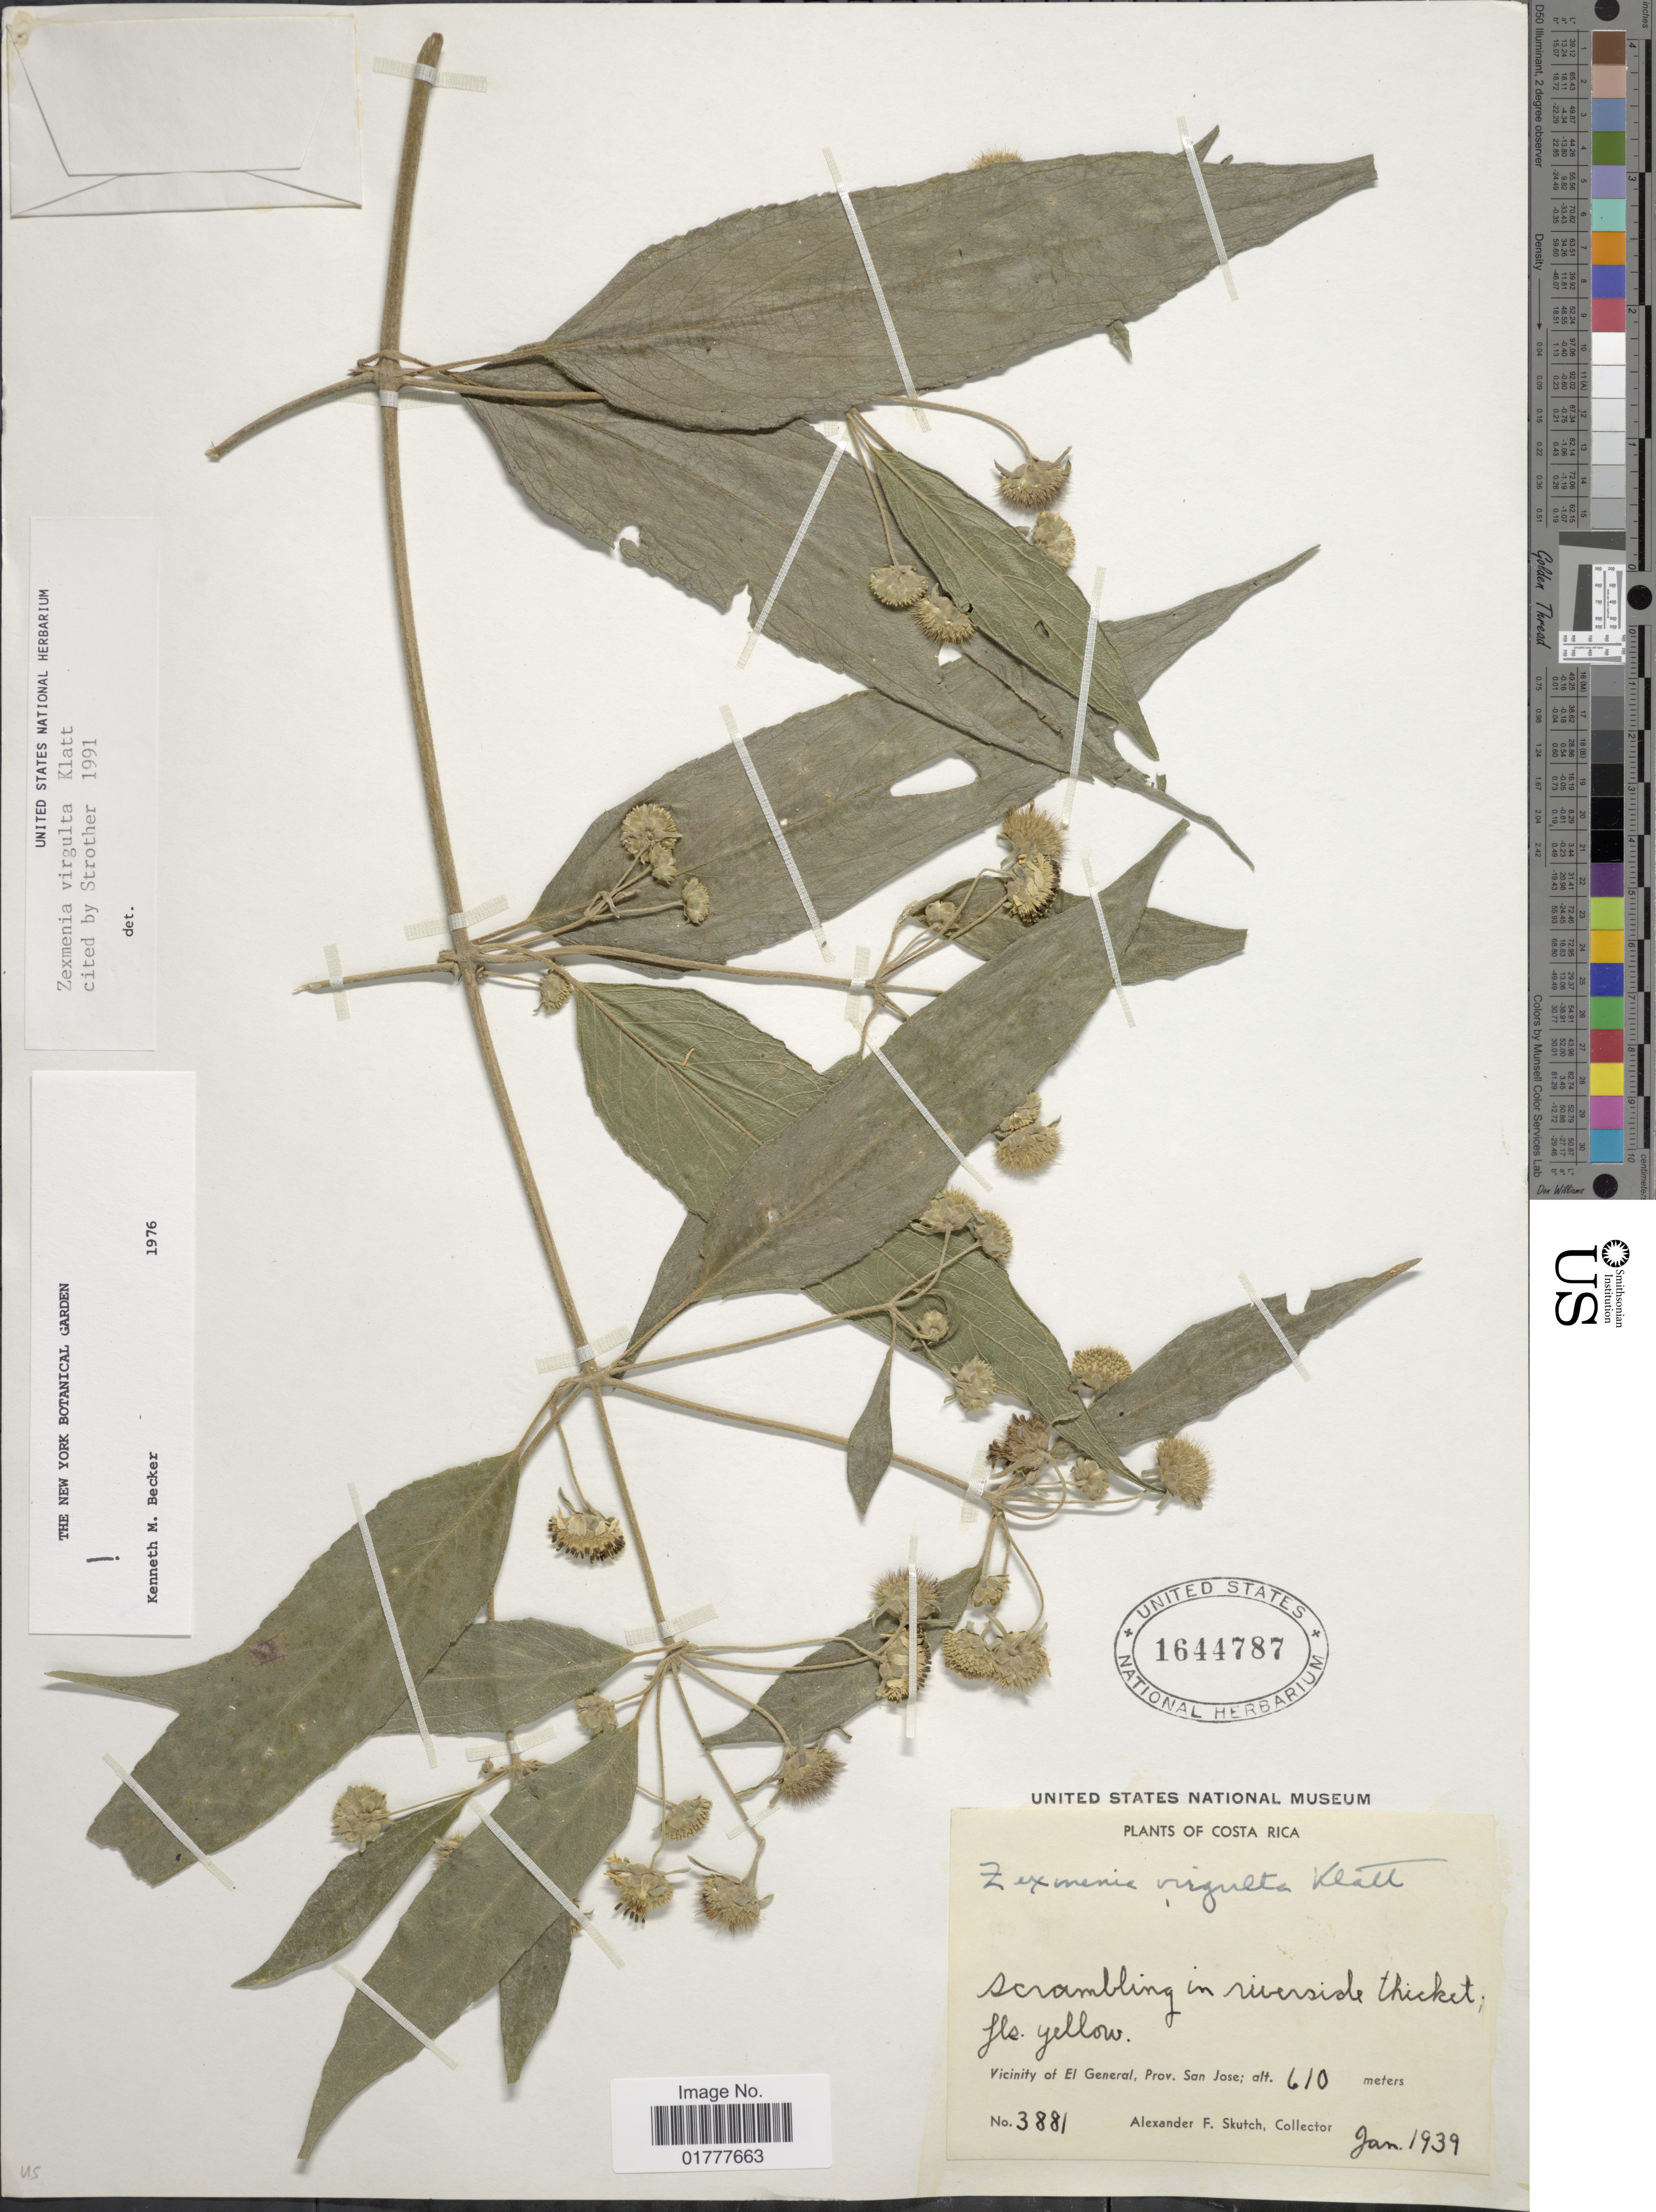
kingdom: Plantae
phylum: Tracheophyta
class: Magnoliopsida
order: Asterales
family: Asteraceae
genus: Zexmenia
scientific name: Zexmenia virgulta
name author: Klatt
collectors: A. F. Skutch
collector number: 3881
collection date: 1939-01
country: Costa Rica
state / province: San José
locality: Vicinity of El General, Prov. San Jose.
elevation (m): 610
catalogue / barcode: US 1644787